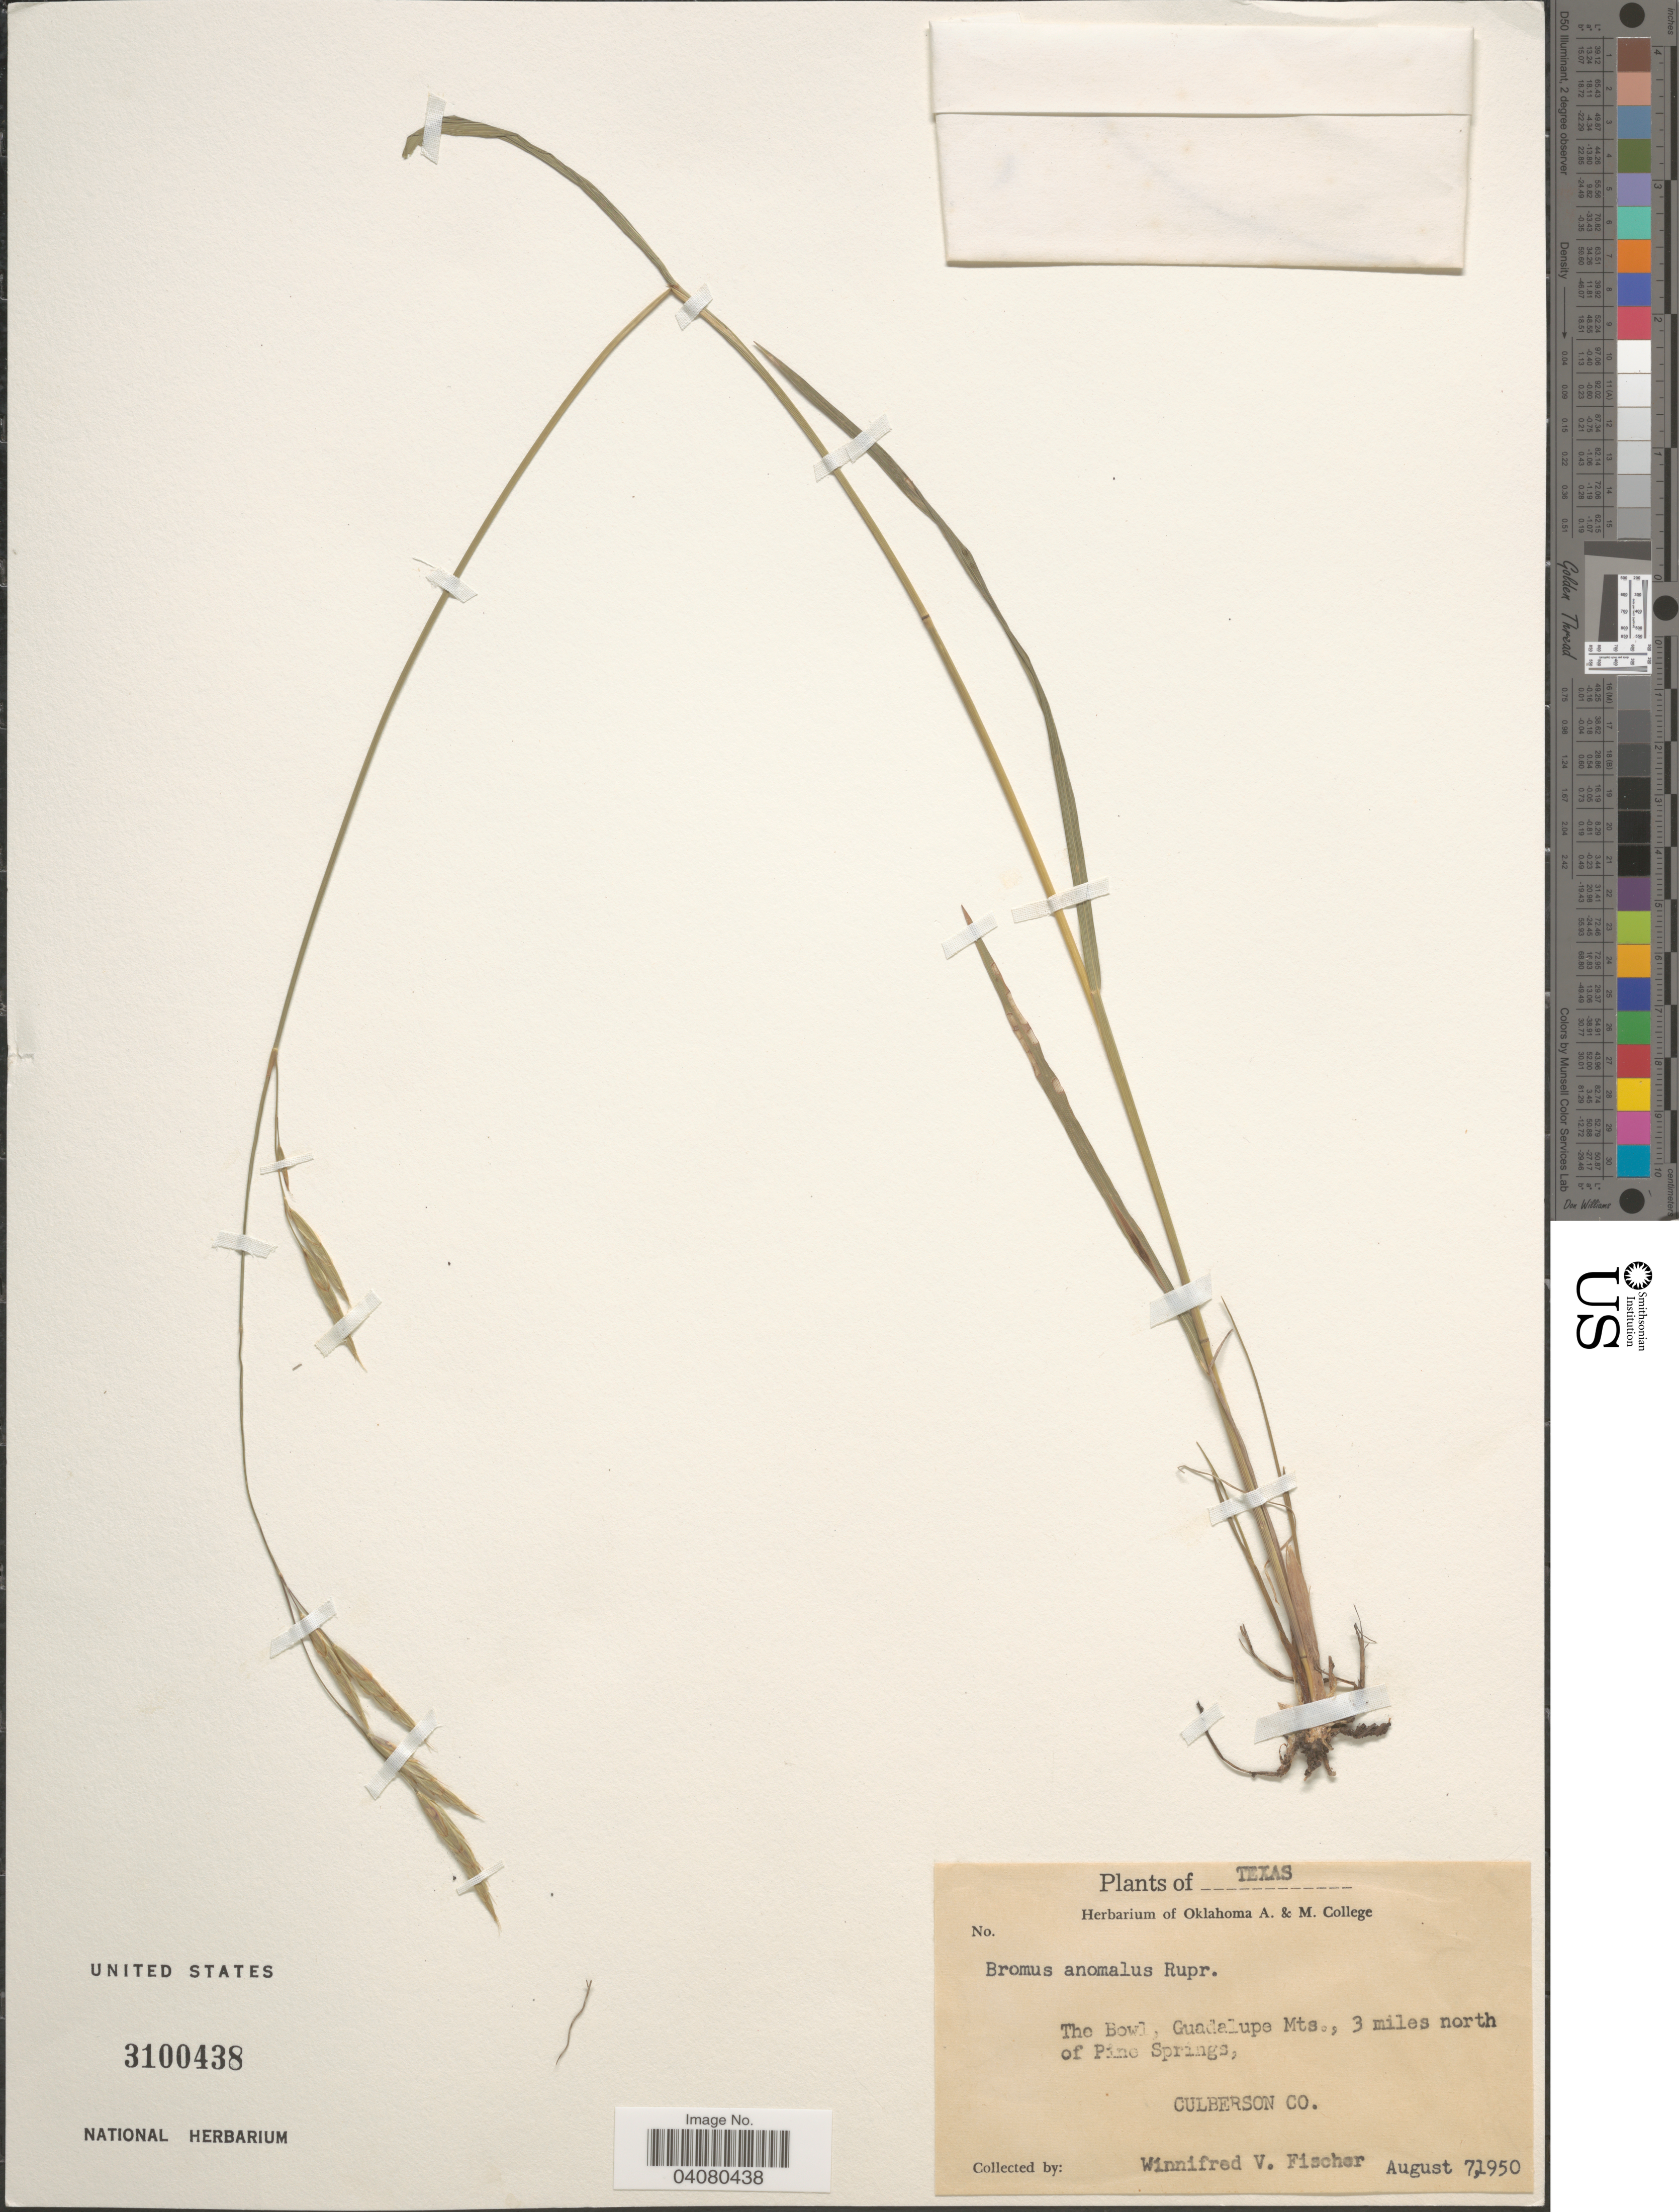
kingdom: Plantae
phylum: Tracheophyta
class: Liliopsida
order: Poales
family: Poaceae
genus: Bromus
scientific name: Bromus anomalus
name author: Rupr. ex E. Fourn.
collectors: W. Fischer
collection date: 1950-08-07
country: United States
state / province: Texas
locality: The Bowl, Guadalupe Mts., 3 miles north of Pine Springs, Culberson Co.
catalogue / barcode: US 3100438